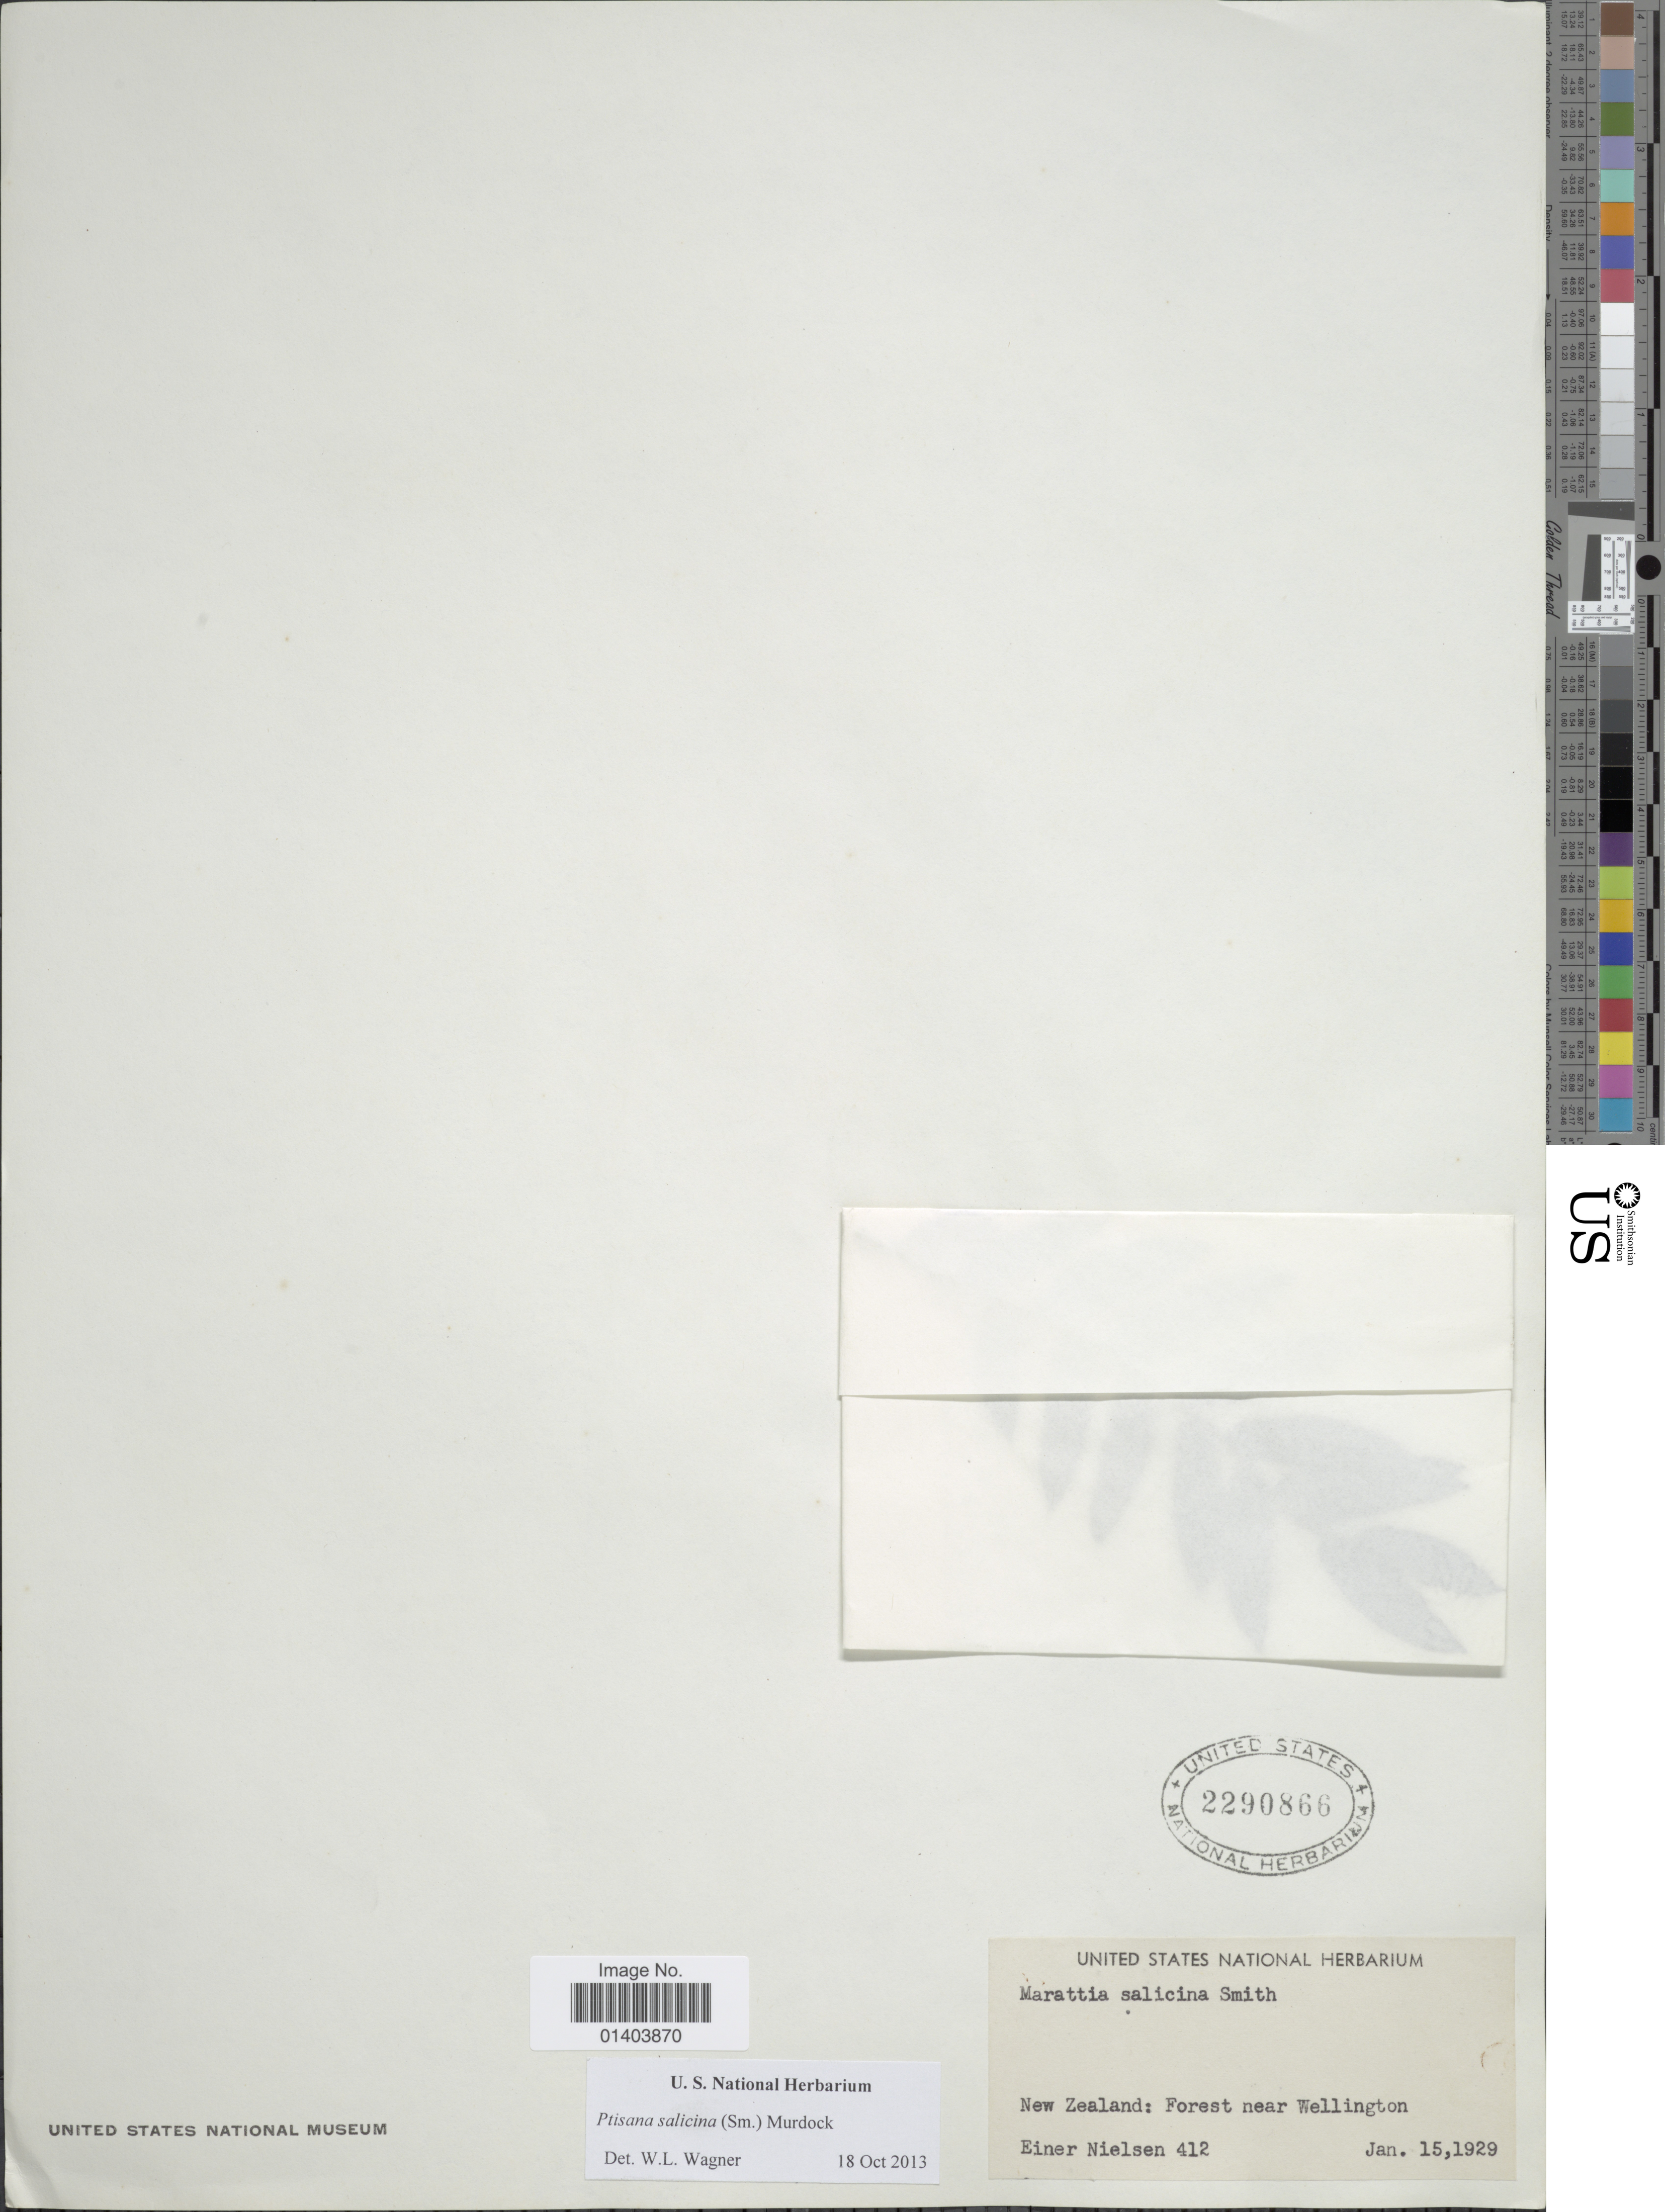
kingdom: Plantae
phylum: Tracheophyta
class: Polypodiopsida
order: Marattiales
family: Marattiaceae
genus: Ptisana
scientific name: Ptisana salicina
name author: (Sm.) Murdock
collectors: E. Nielsen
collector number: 412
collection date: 1929-01-15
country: New Zealand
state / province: Wellington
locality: Forest near Wellington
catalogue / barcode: US 2290866